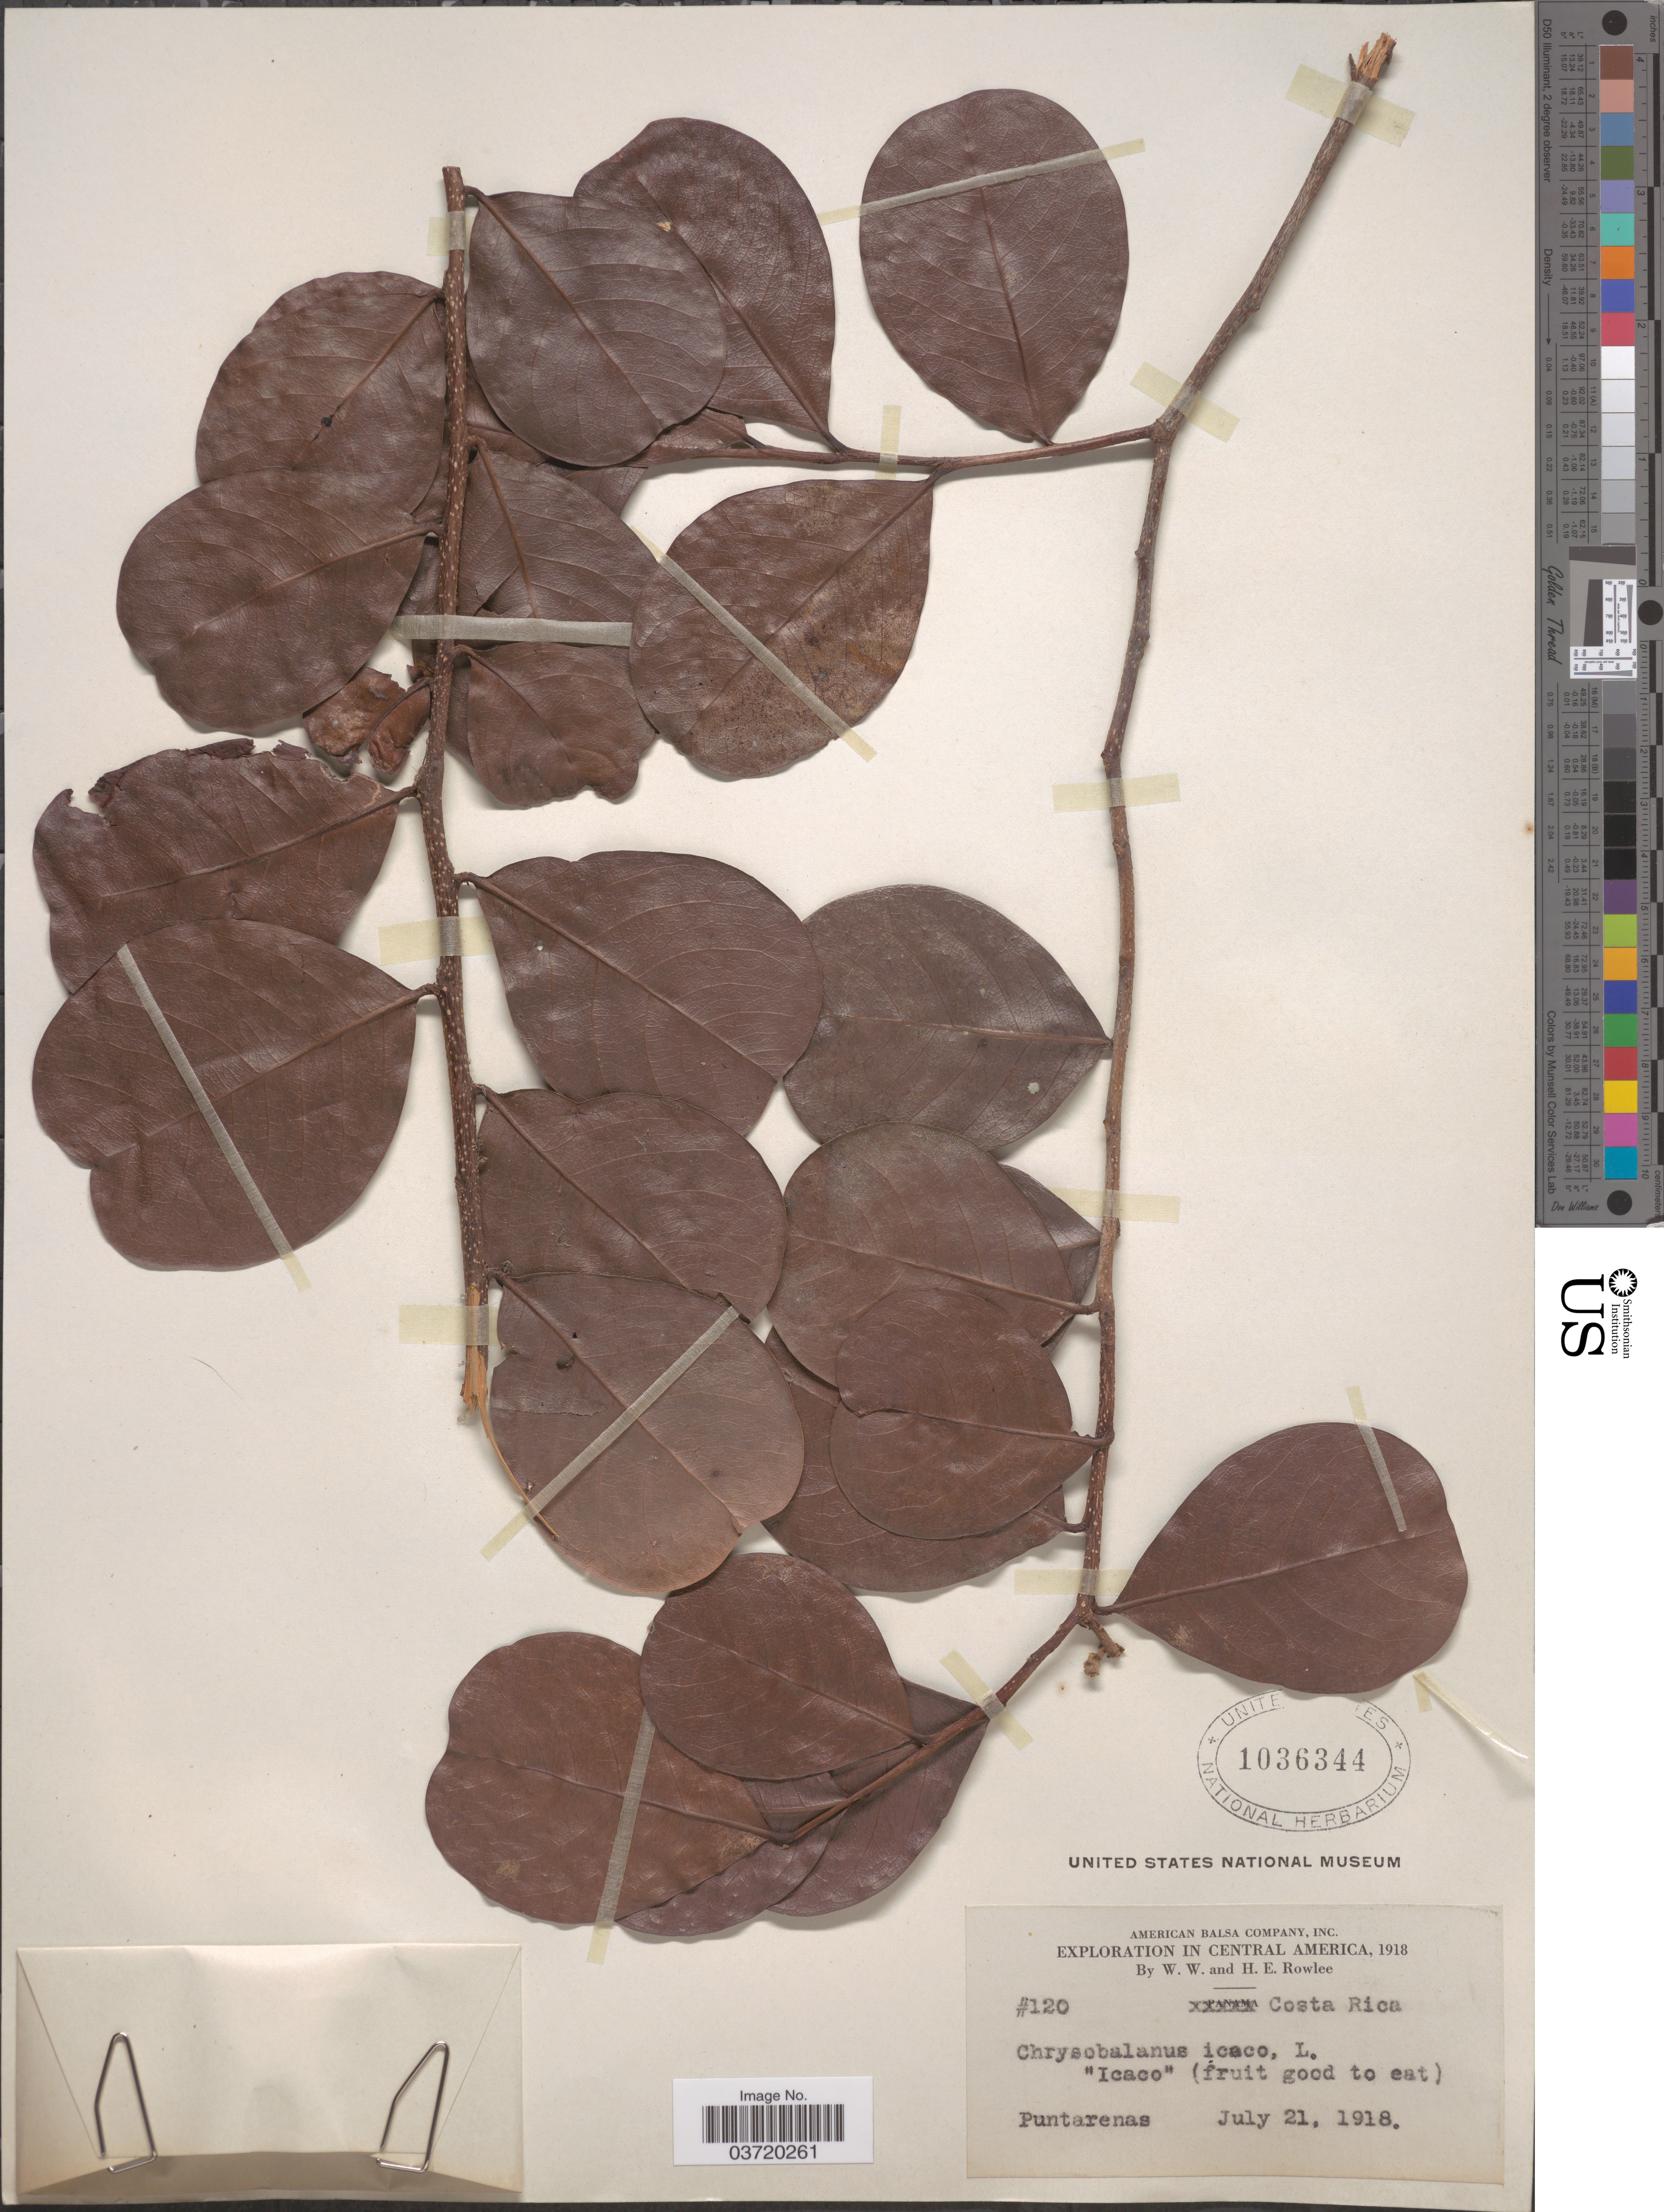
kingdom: Plantae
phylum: Tracheophyta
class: Magnoliopsida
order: Malpighiales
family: Chrysobalanaceae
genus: Chrysobalanus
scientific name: Chrysobalanus icaco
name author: L.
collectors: W. W. Rowlee & H. E. Rowlee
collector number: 120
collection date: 1918-07-21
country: Costa Rica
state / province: Puntarenas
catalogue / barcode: US 1036344